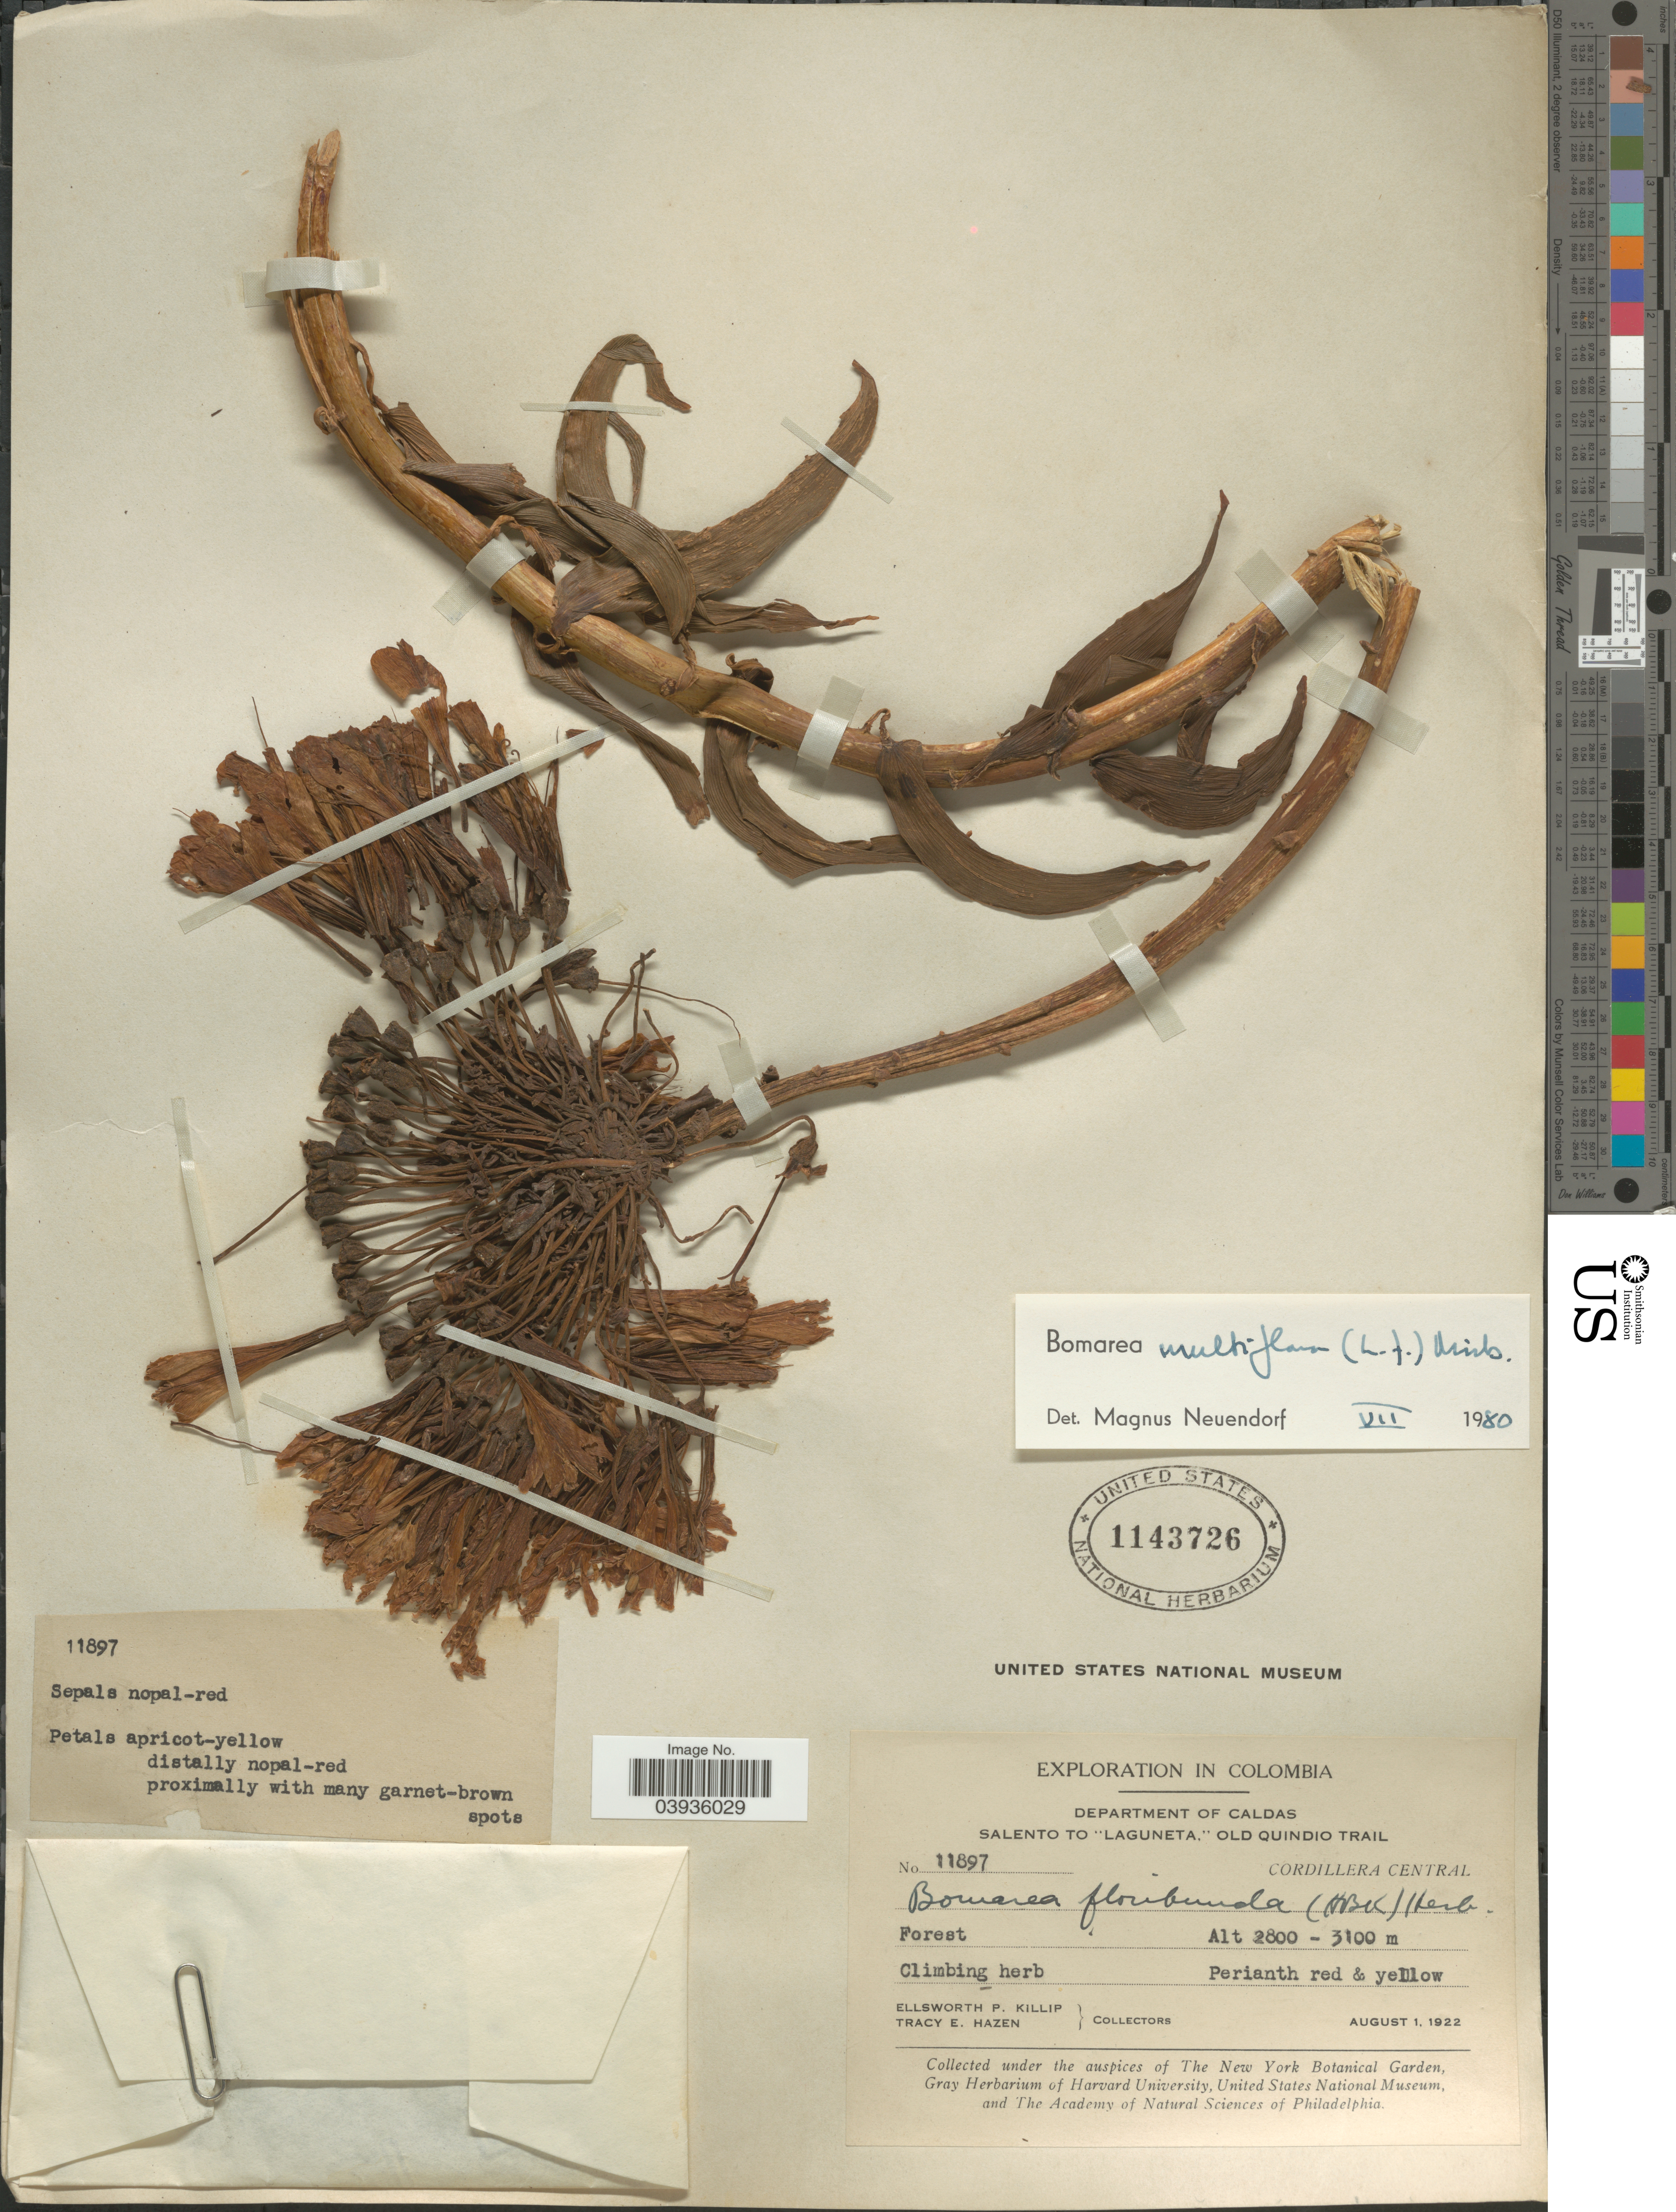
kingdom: Plantae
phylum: Tracheophyta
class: Liliopsida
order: Liliales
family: Alstroemeriaceae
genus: Bomarea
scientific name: Bomarea multiflora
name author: (L. f.) Mirb.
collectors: E. P. Killip & T. E. Hazen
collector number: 11897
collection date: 1922-08-01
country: Colombia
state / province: Caldas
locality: Department of Caldas. Salento to "Laguneta," Old Quindio Trail. Cordillera Central.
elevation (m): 2800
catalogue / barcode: US 1143726